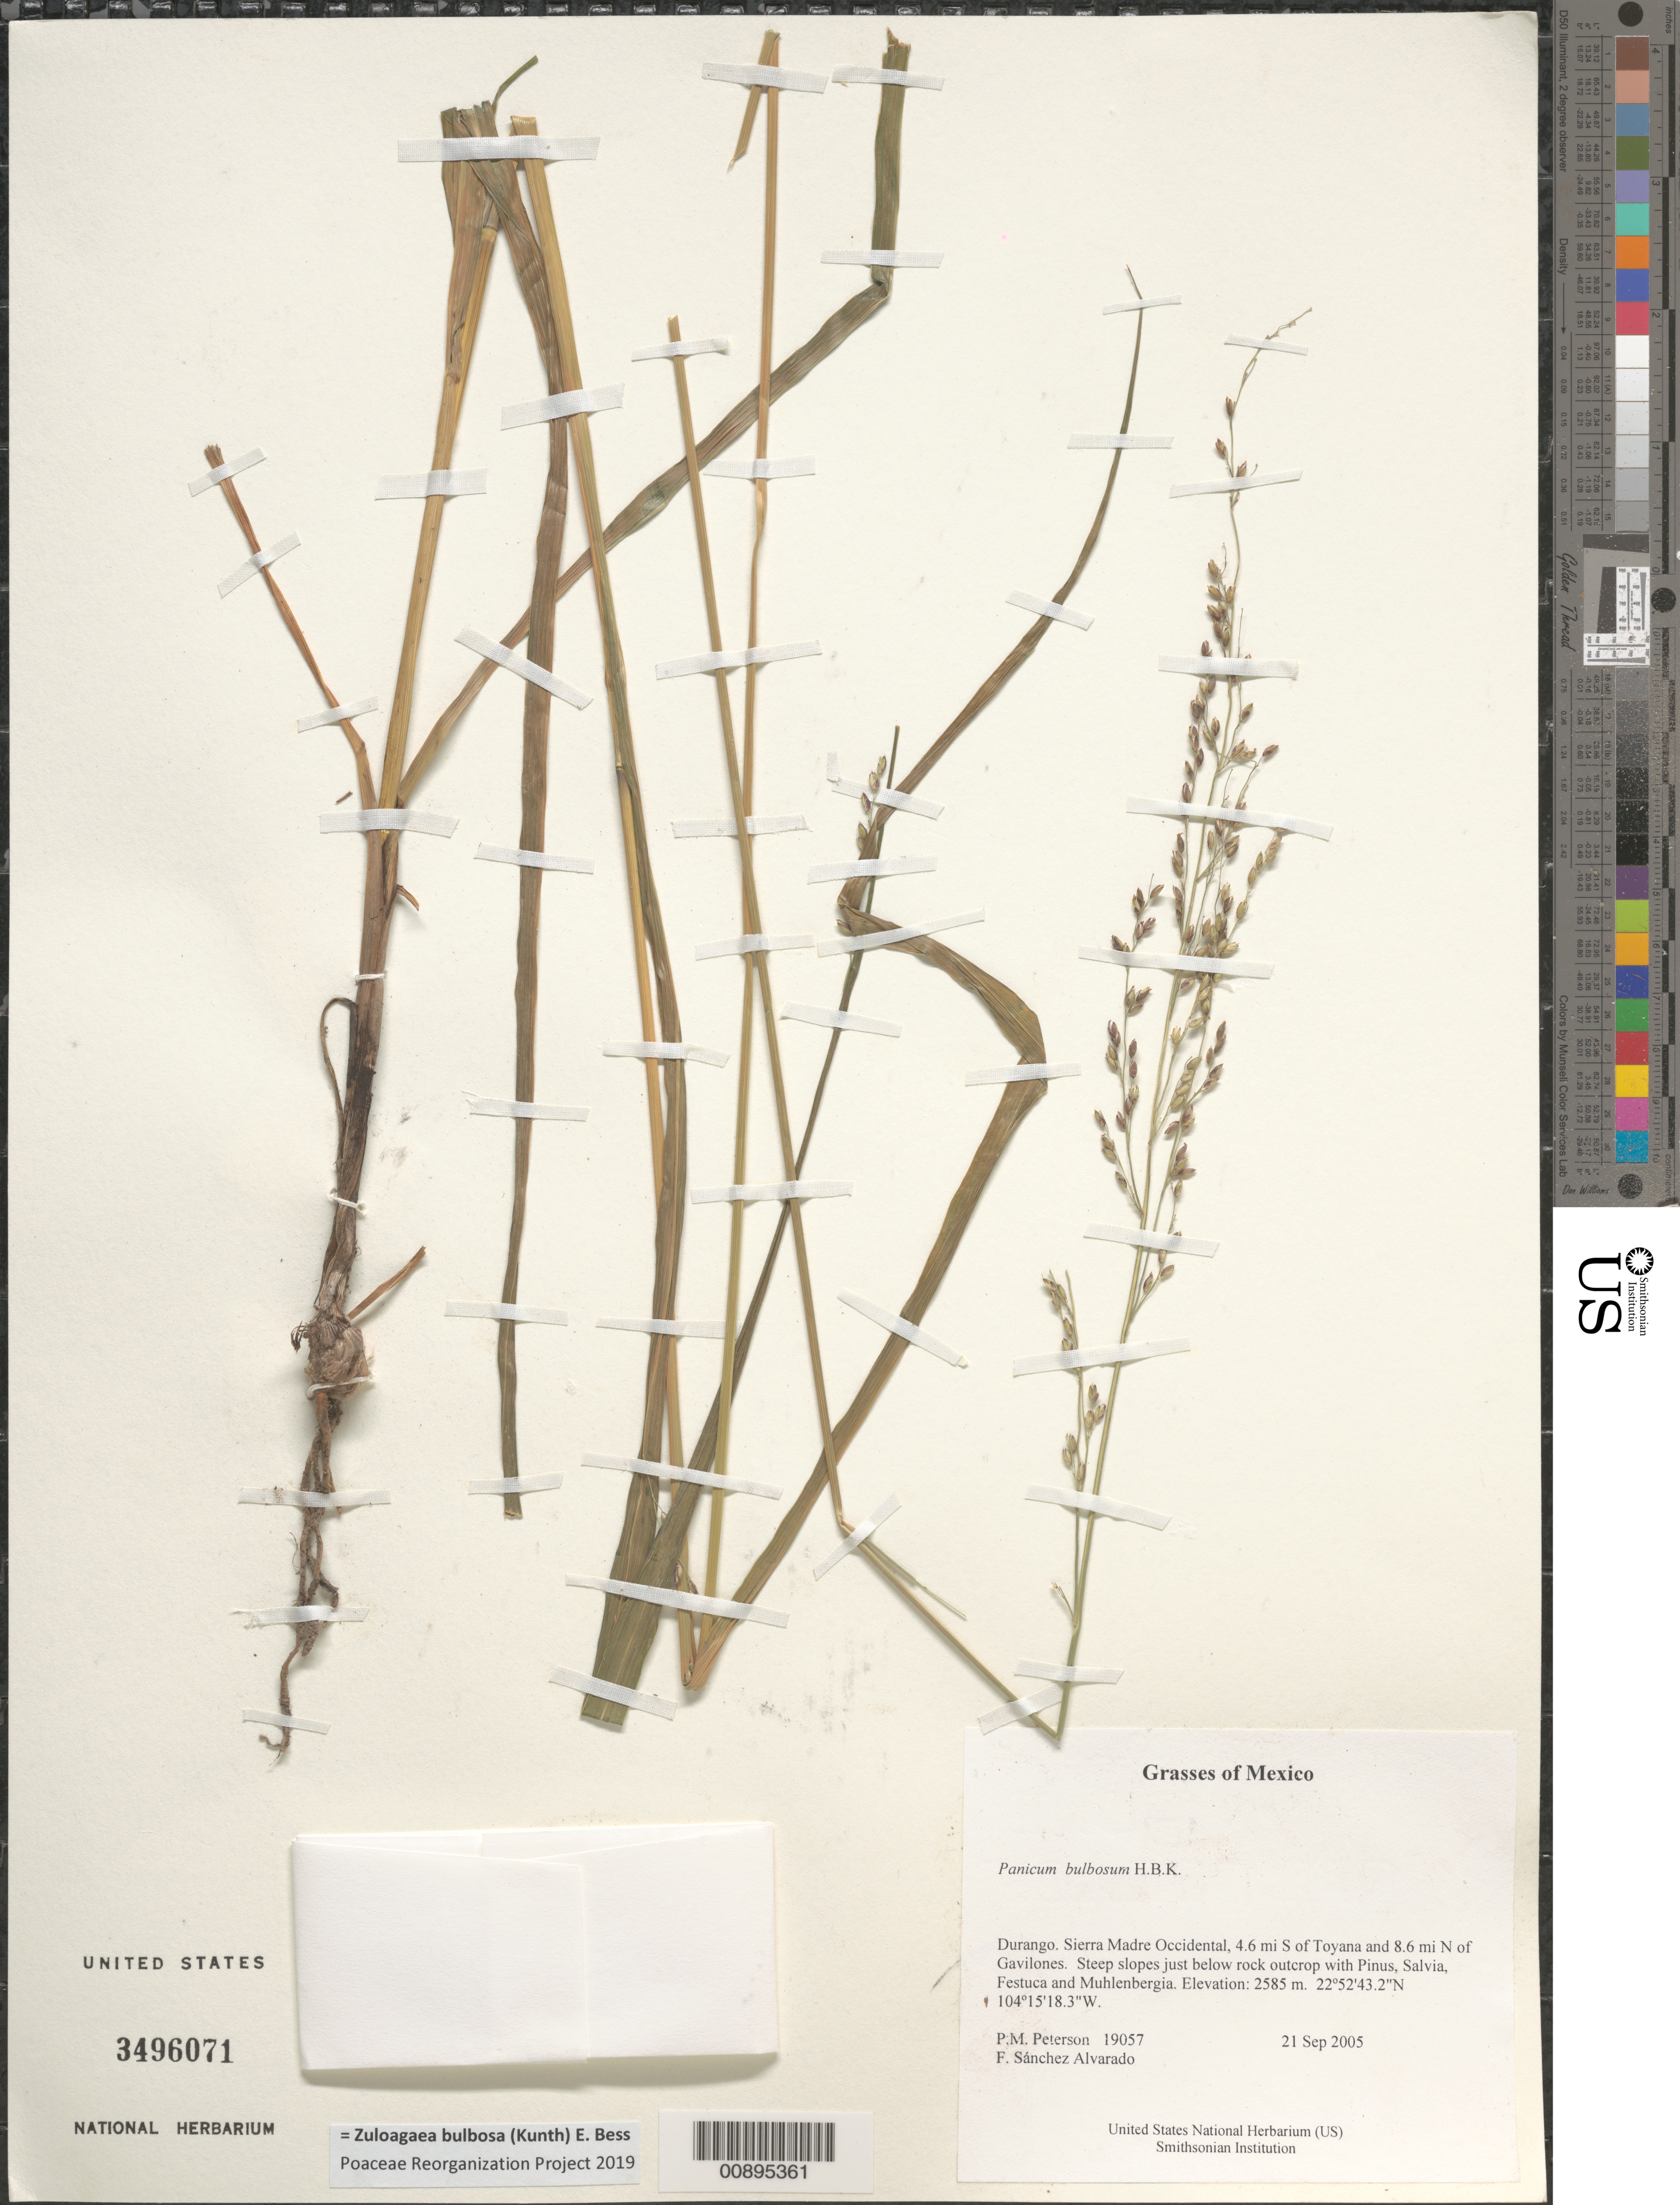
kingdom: Plantae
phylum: Tracheophyta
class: Liliopsida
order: Poales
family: Poaceae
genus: Panicum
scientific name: Panicum bulbosum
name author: Kunth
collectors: P. M. Peterson & F. Sánchez Alvarado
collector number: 19057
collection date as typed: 21 Sep 2005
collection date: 2005-09-21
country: Mexico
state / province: Durango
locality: Sierra Madre Occidental, 4.6 mi S of Toyana and 8.6 mi N of Gavilones. Steep slopes just below rock outcrop with Pinus, Salvia, Festuca and Muhlenbergia.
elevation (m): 2585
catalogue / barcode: US 3496071